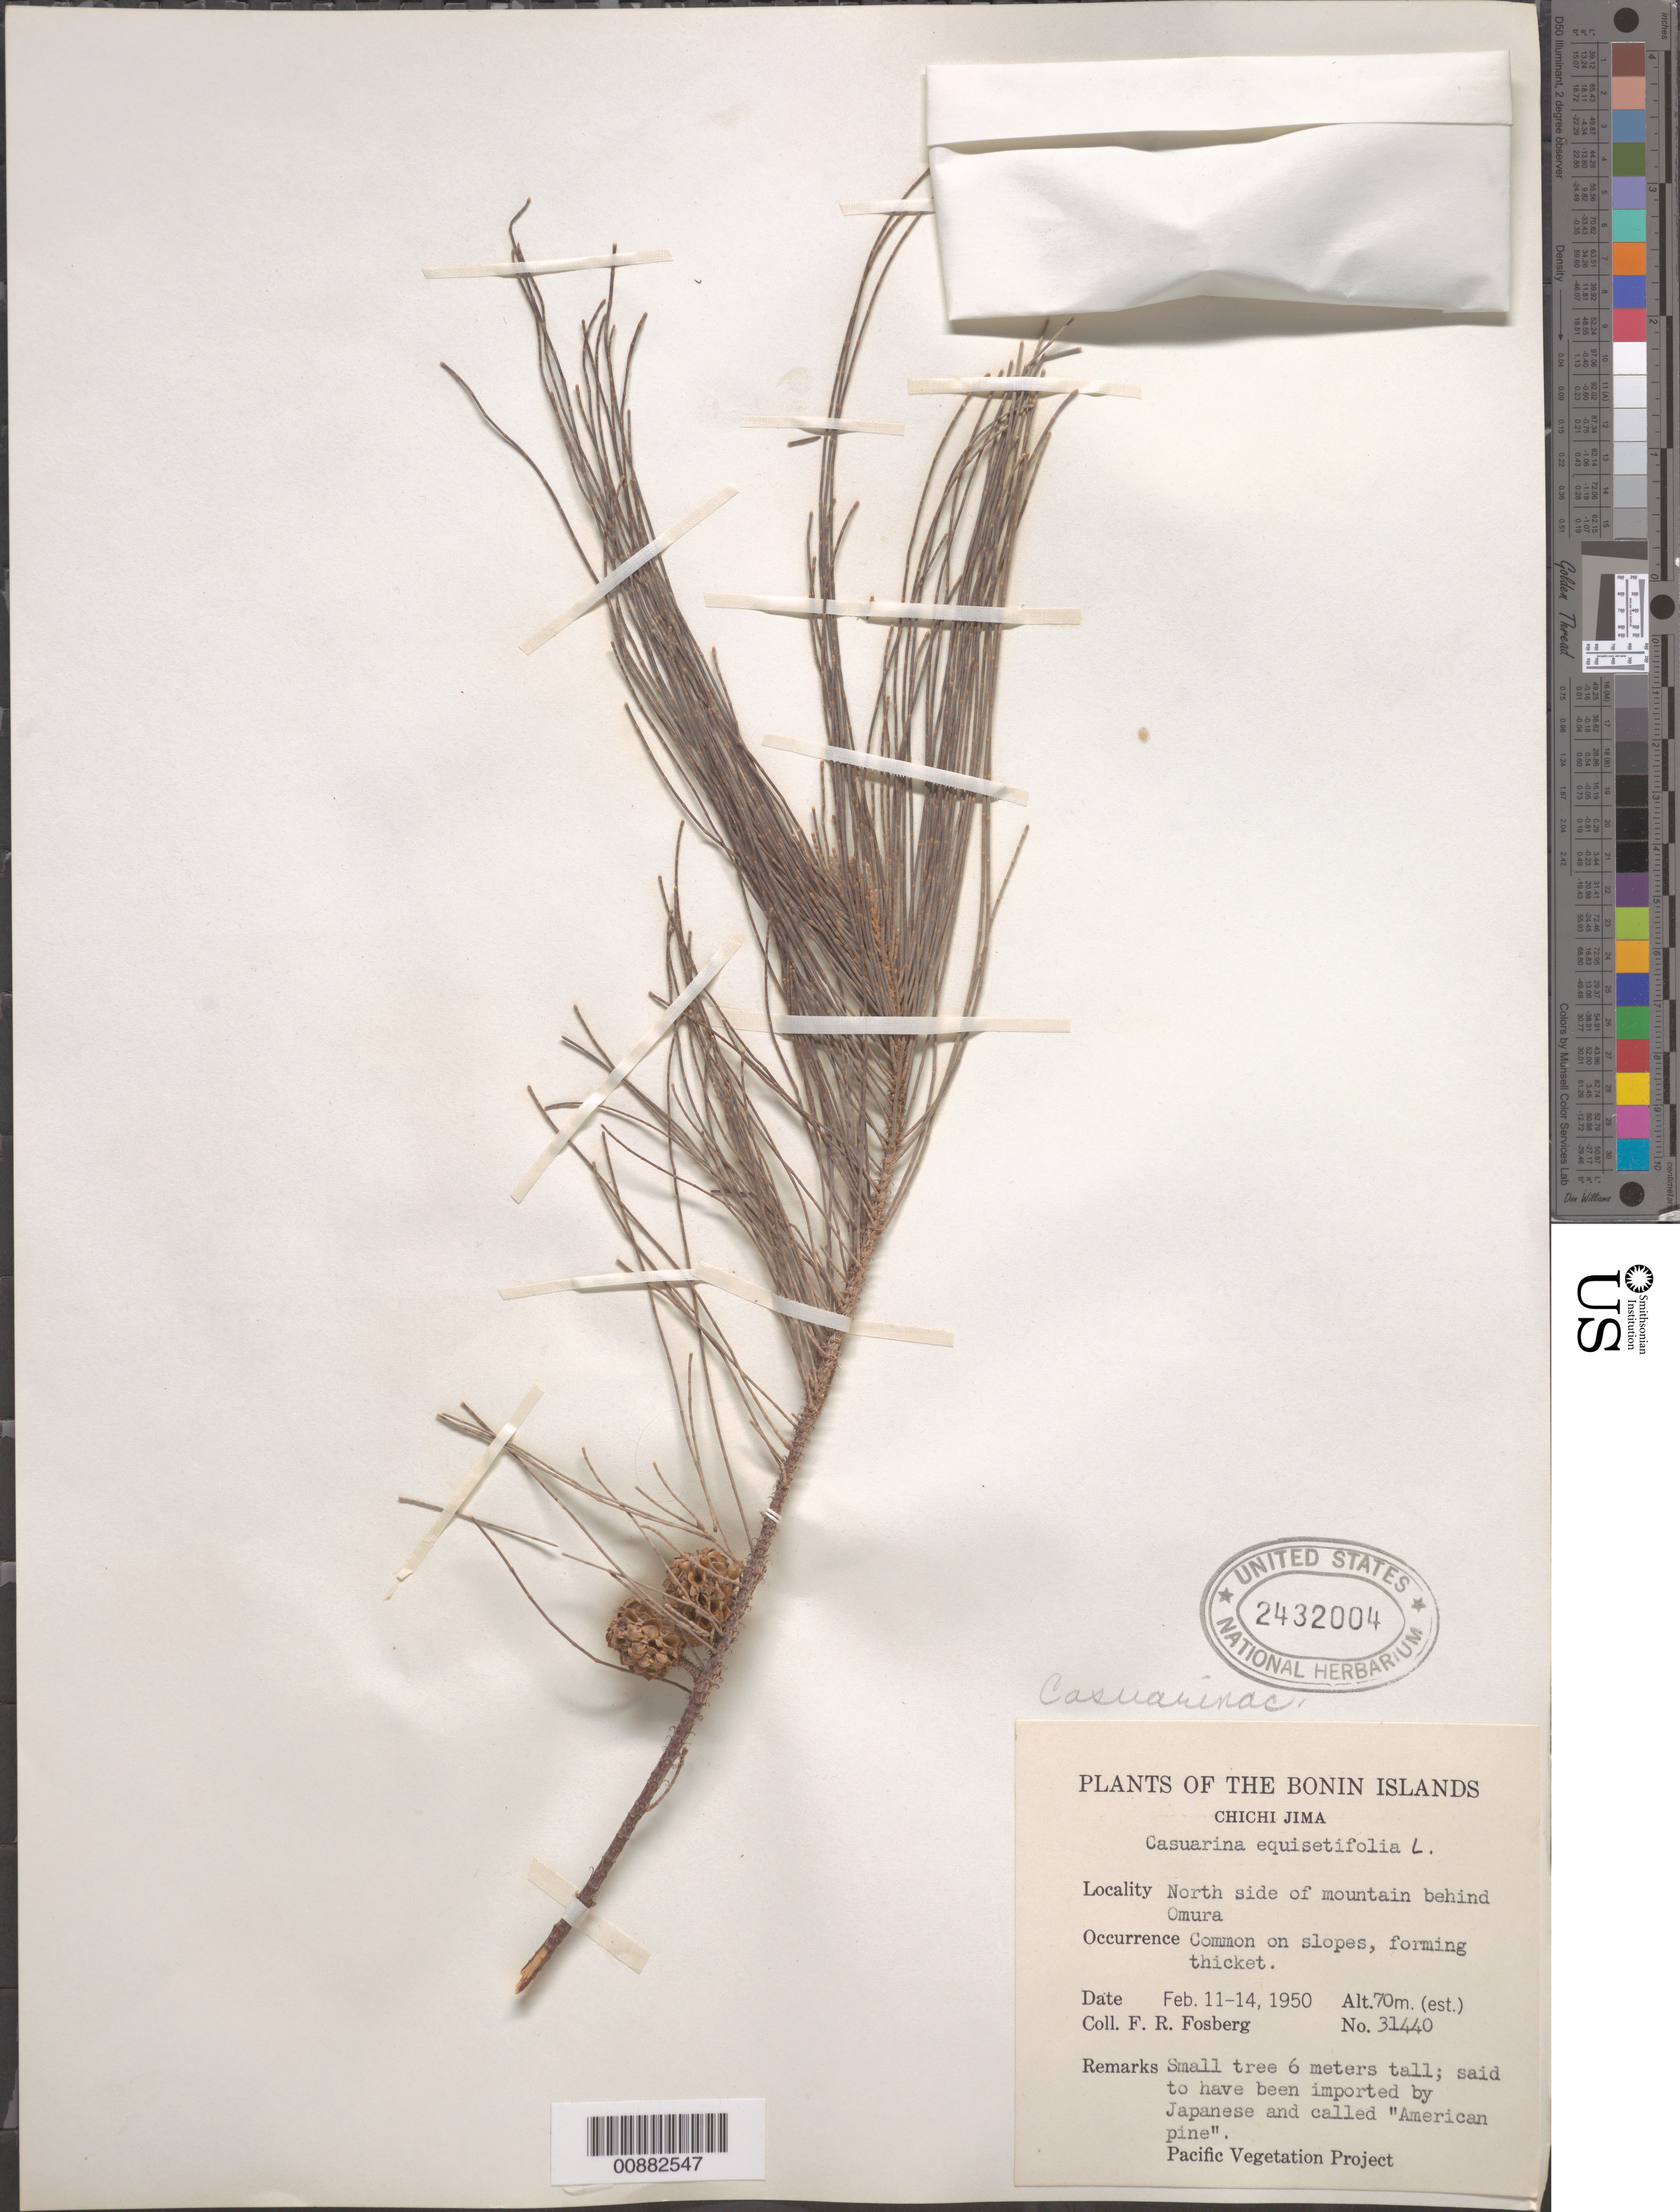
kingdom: Plantae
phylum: Tracheophyta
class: Magnoliopsida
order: Fagales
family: Casuarinaceae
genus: Casuarina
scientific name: Casuarina equisetifolia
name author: L.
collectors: F. R. Fosberg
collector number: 31440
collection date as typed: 02 Feb 1950 to 14 Feb 1950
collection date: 1950-02-02/1950-02-14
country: Japan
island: Chichi Jima I.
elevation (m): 70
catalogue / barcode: US 2432004